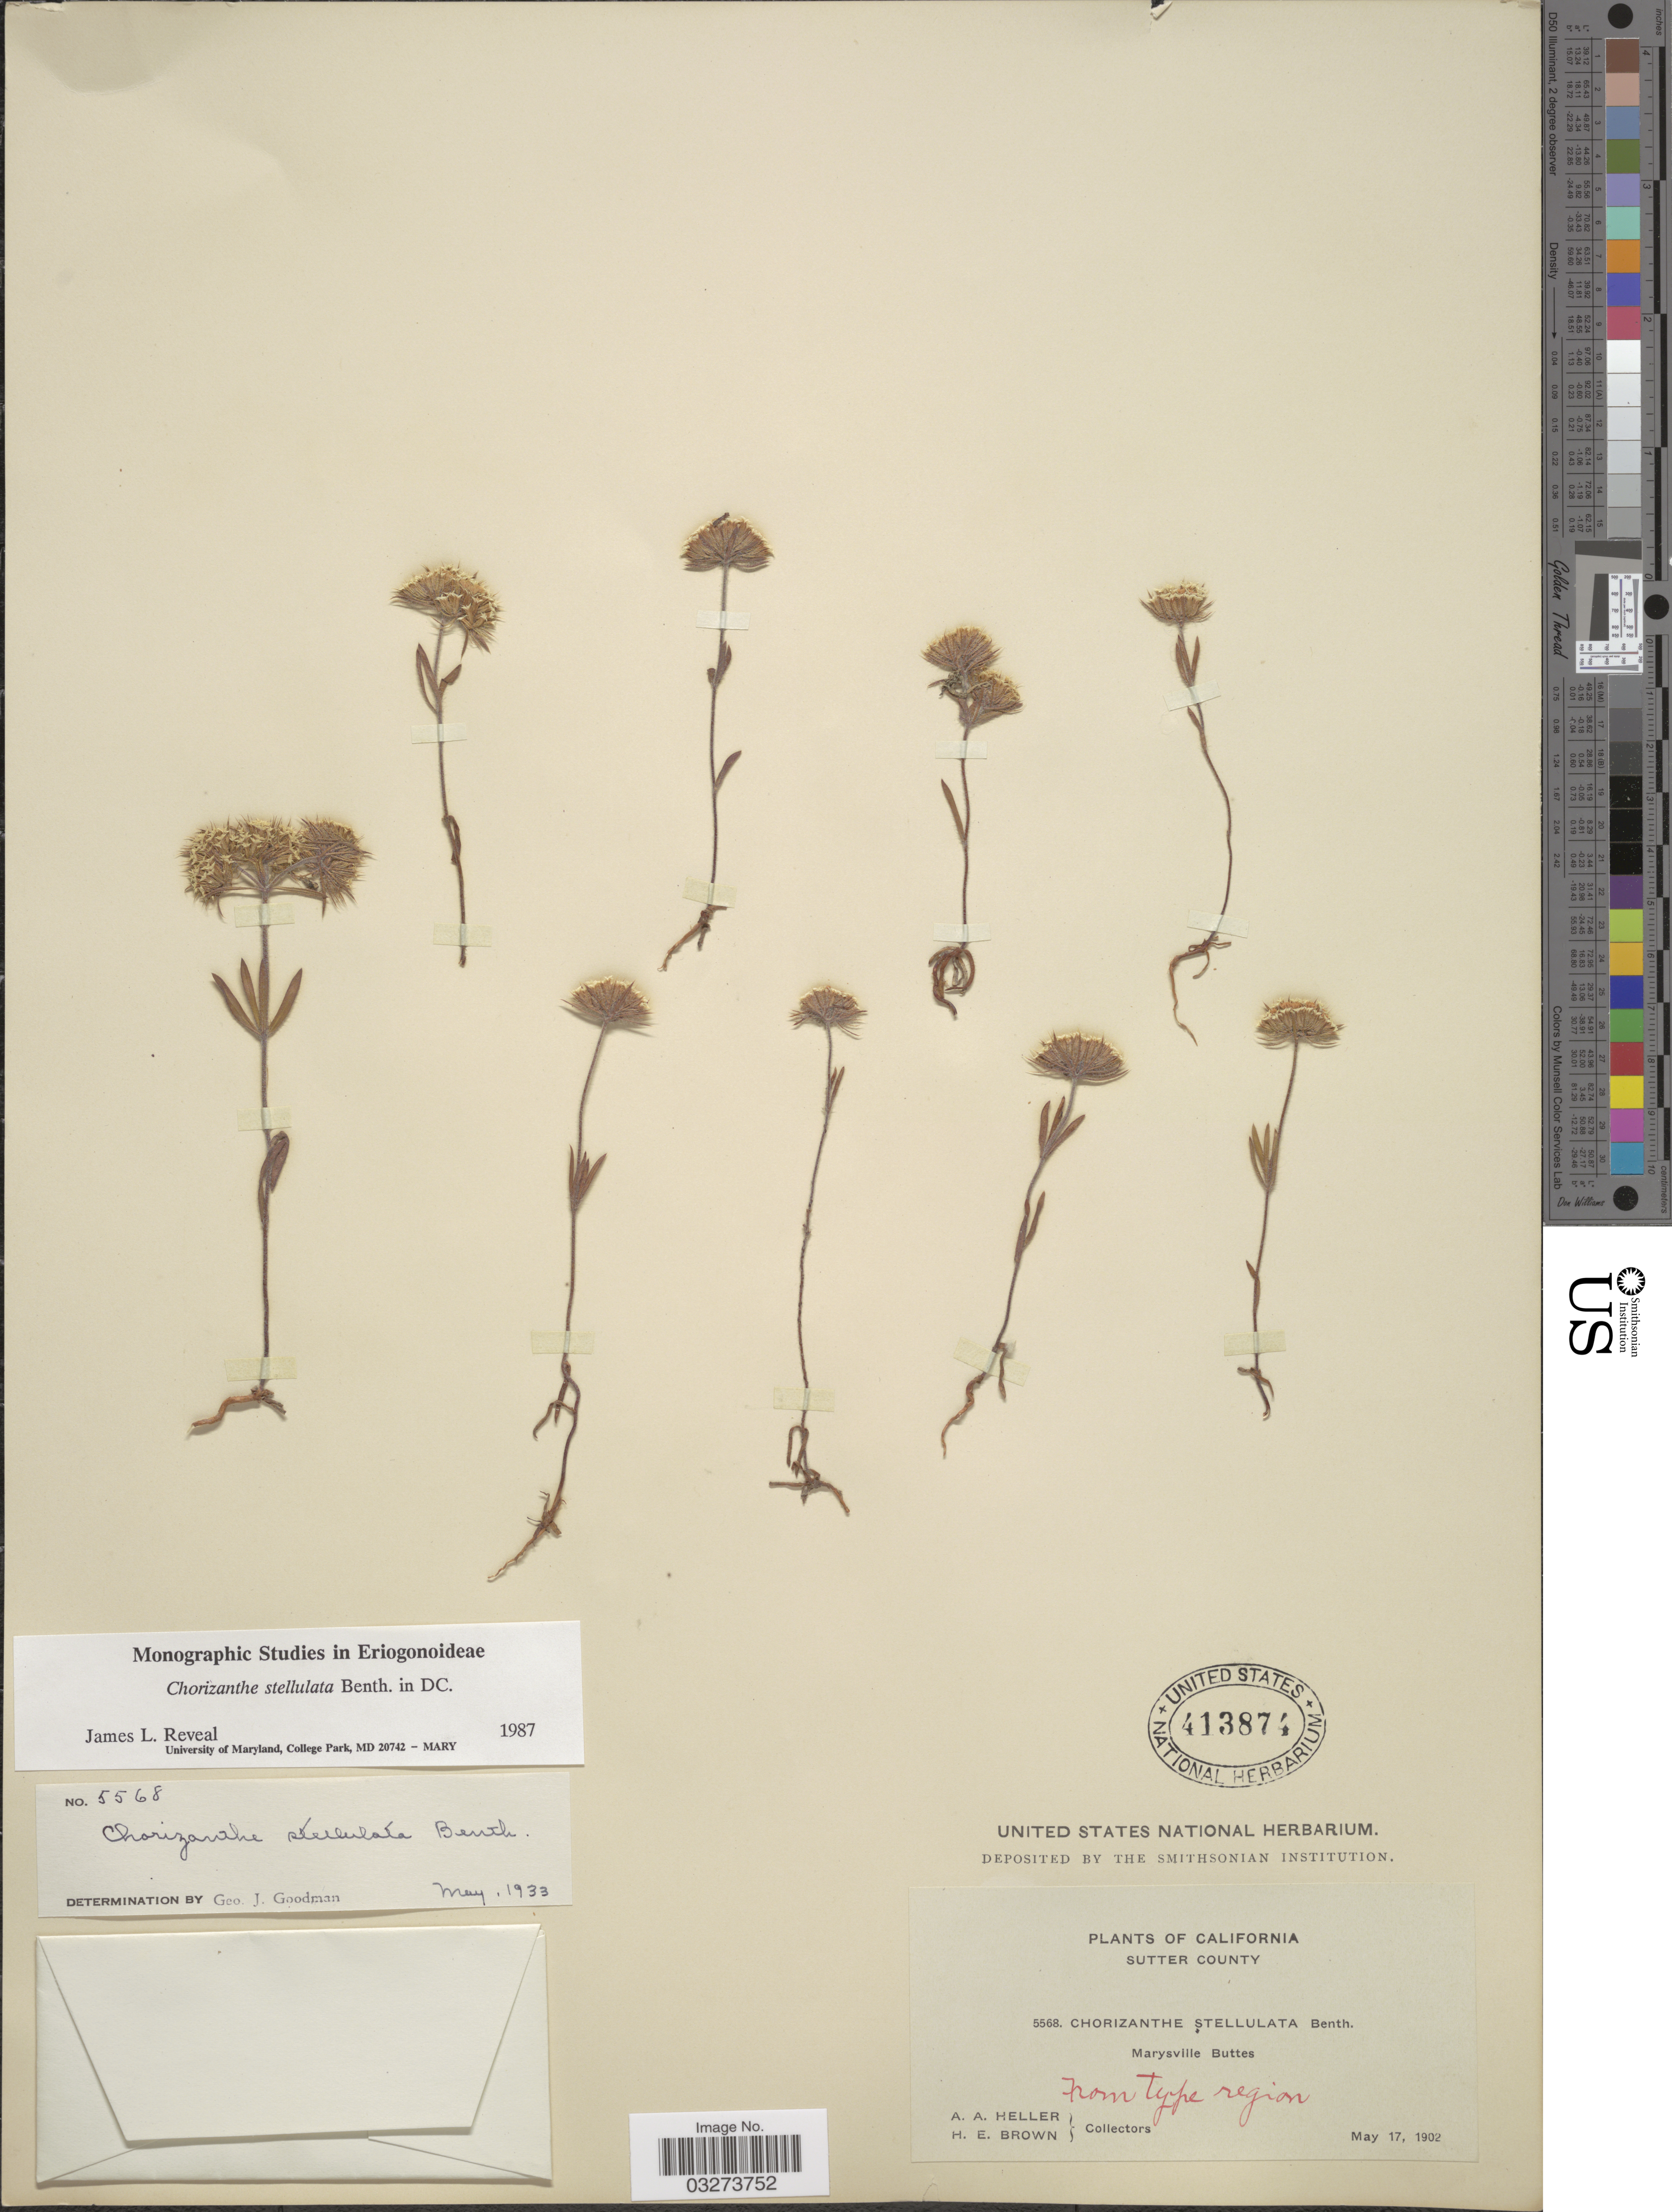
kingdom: Plantae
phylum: Tracheophyta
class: Magnoliopsida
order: Caryophyllales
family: Polygonaceae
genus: Chorizanthe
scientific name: Chorizanthe stellulata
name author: Benth.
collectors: A. A. Heller & H. E. Brown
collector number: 5568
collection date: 1902-05-17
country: United States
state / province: California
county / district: Sutter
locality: Sutter County, Marysville Buttes.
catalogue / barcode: US 413874